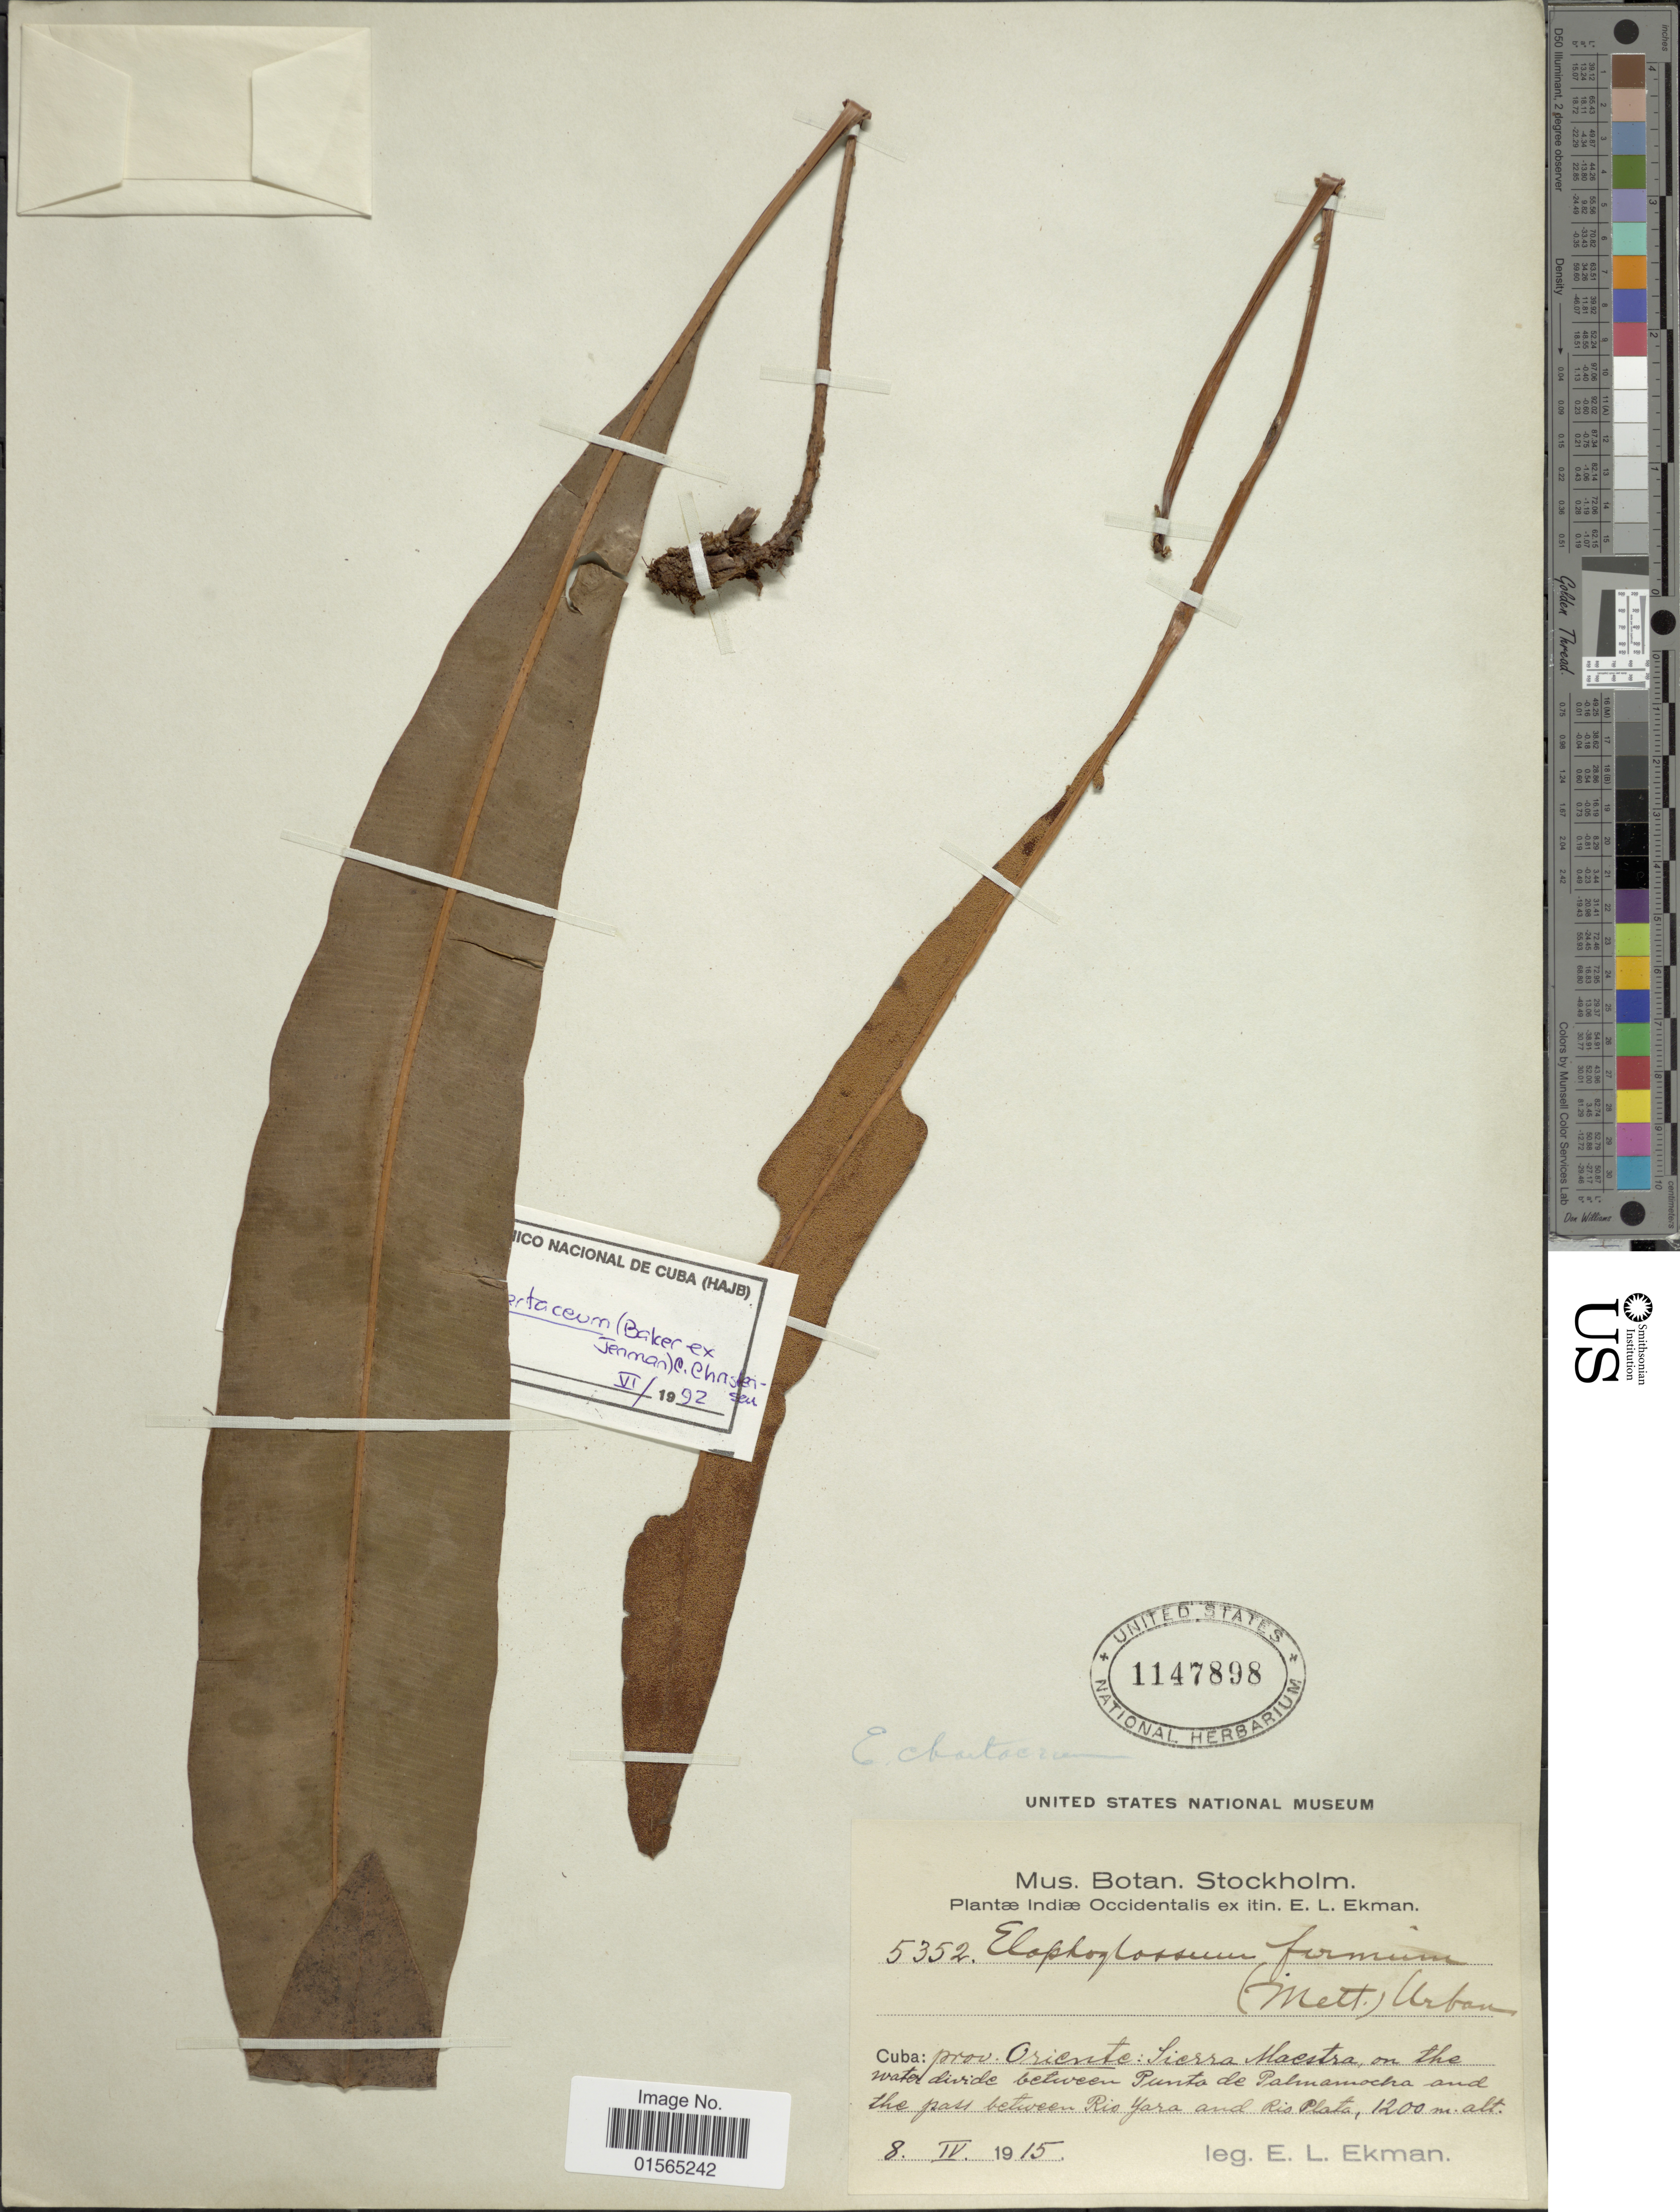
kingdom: Plantae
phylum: Tracheophyta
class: Polypodiopsida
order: Polypodiales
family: Dryopteridaceae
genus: Elaphoglossum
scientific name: Elaphoglossum chartaceum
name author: (Baker ex Jenman) C. Chr.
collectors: E. L. Ekman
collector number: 5352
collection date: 1915-04-08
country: Cuba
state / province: Oriente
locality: Sierra Maestra, on the water divide between Punto de Palmamocha and the pass between Rio Yara and Rio Plata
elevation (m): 1200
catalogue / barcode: US 1147898